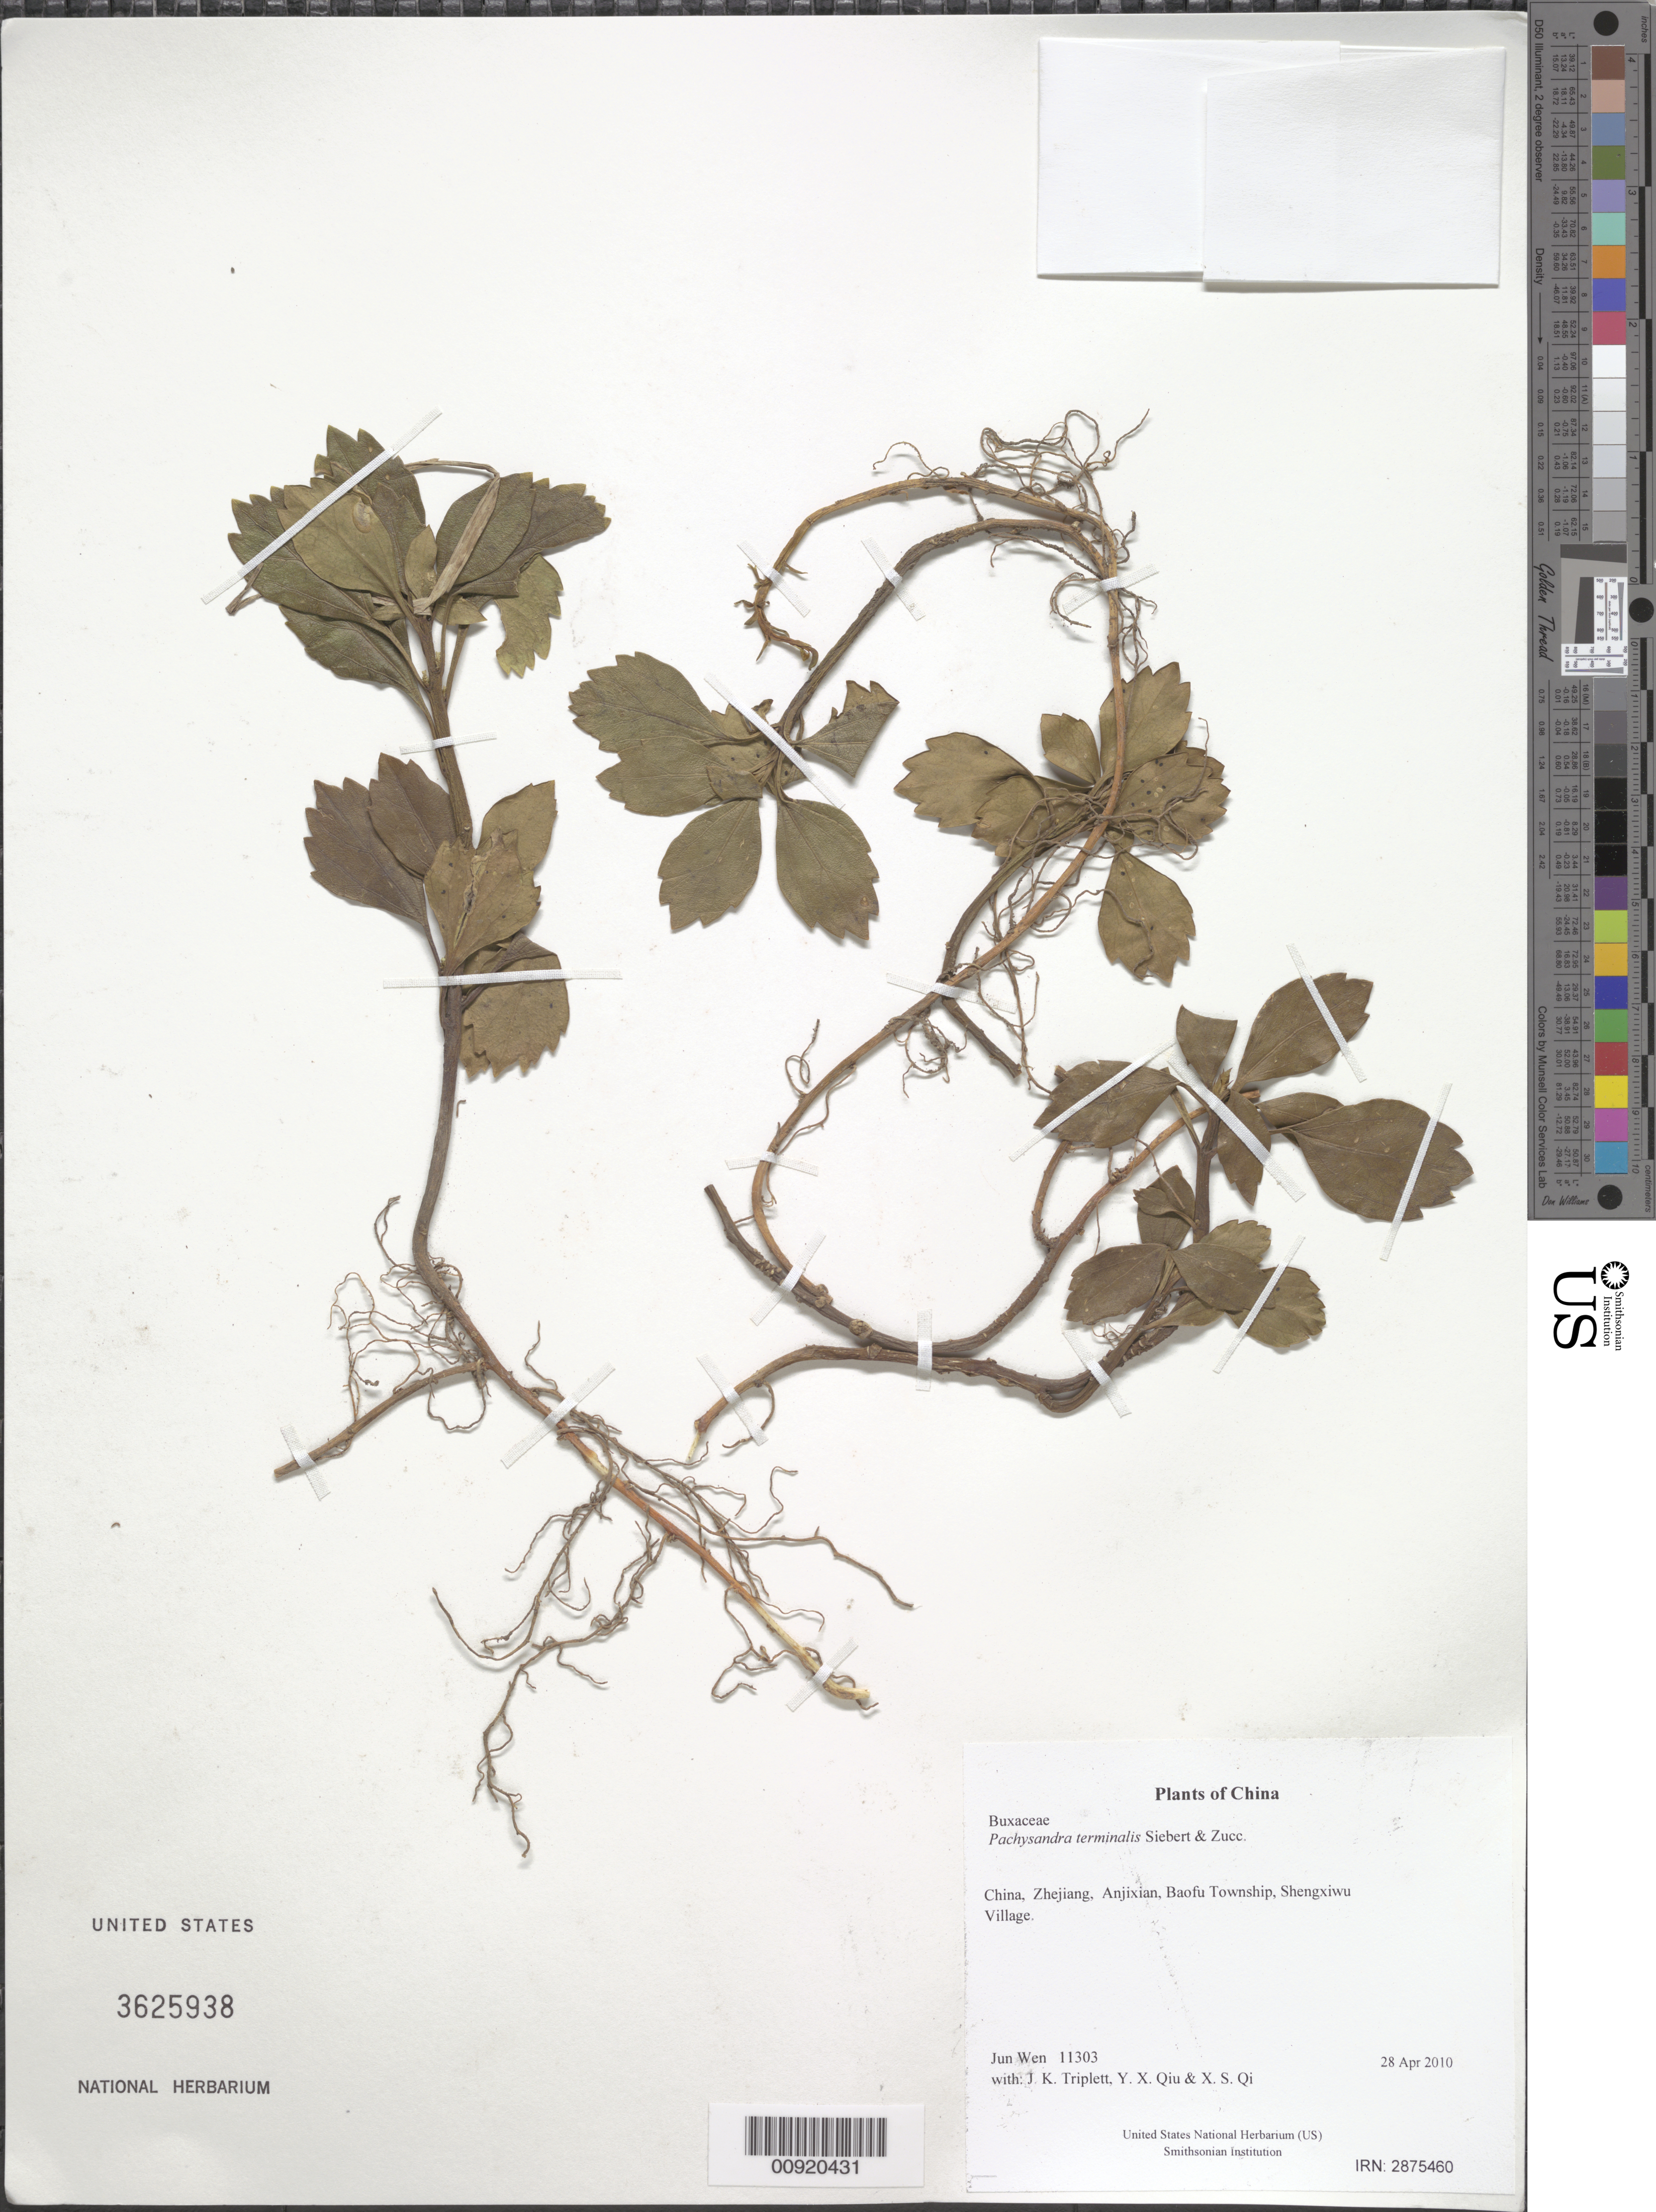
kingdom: Plantae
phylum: Tracheophyta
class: Magnoliopsida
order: Buxales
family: Buxaceae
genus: Pachysandra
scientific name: Pachysandra terminalis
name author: Siebert & Zucc.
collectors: J. Wen, J. K. Triplett, Y. X. Qiu & X. S. Qi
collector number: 11303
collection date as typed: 28 Apr 2010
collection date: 2010-04-28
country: China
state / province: Zhejiang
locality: Anjixian, Baofu Township, Shengxiwu Village.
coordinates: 30 23.976 N, 119 26.441 E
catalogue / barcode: US 3625938